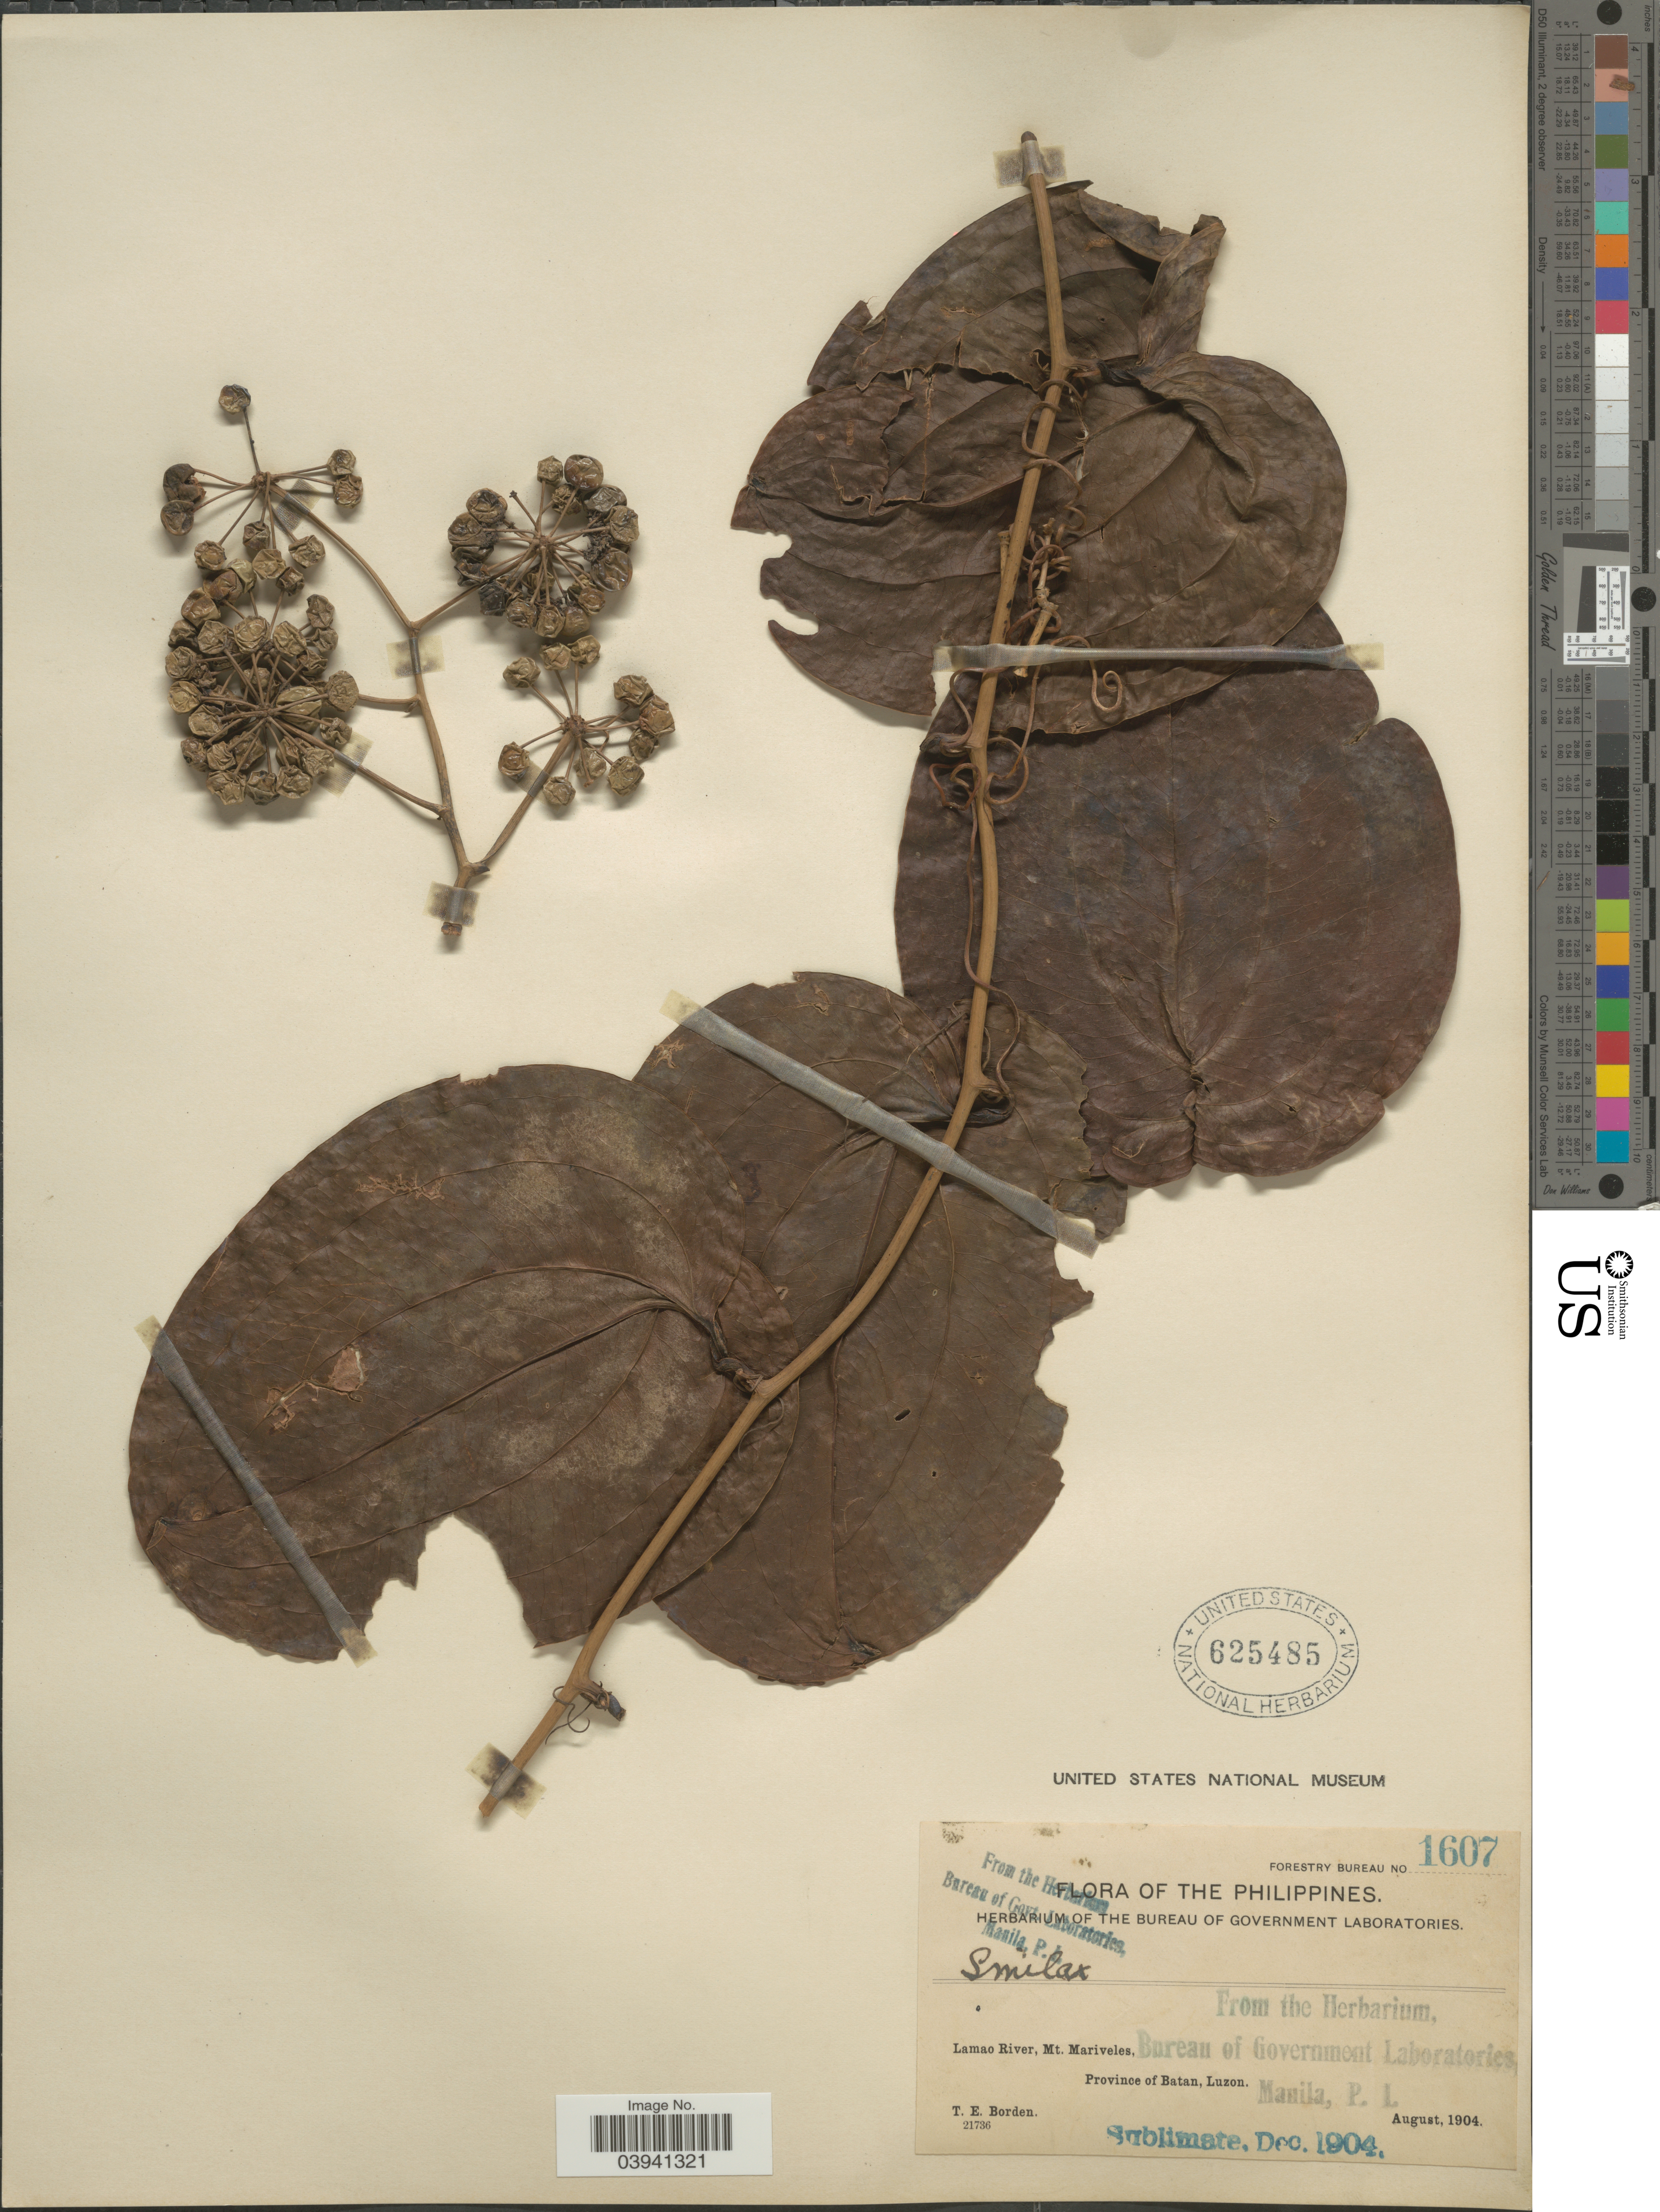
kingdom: Plantae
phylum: Tracheophyta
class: Liliopsida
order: Liliales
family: Smilacaceae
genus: Smilax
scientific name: Smilax bracteata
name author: C. Presl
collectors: T. E. Borden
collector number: Forestry Bureau 1607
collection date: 1904-08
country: Philippines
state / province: Cagayan Valley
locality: Lamao River, Mt. Mariveles, Province of Batan, Luzon.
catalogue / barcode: US 625485